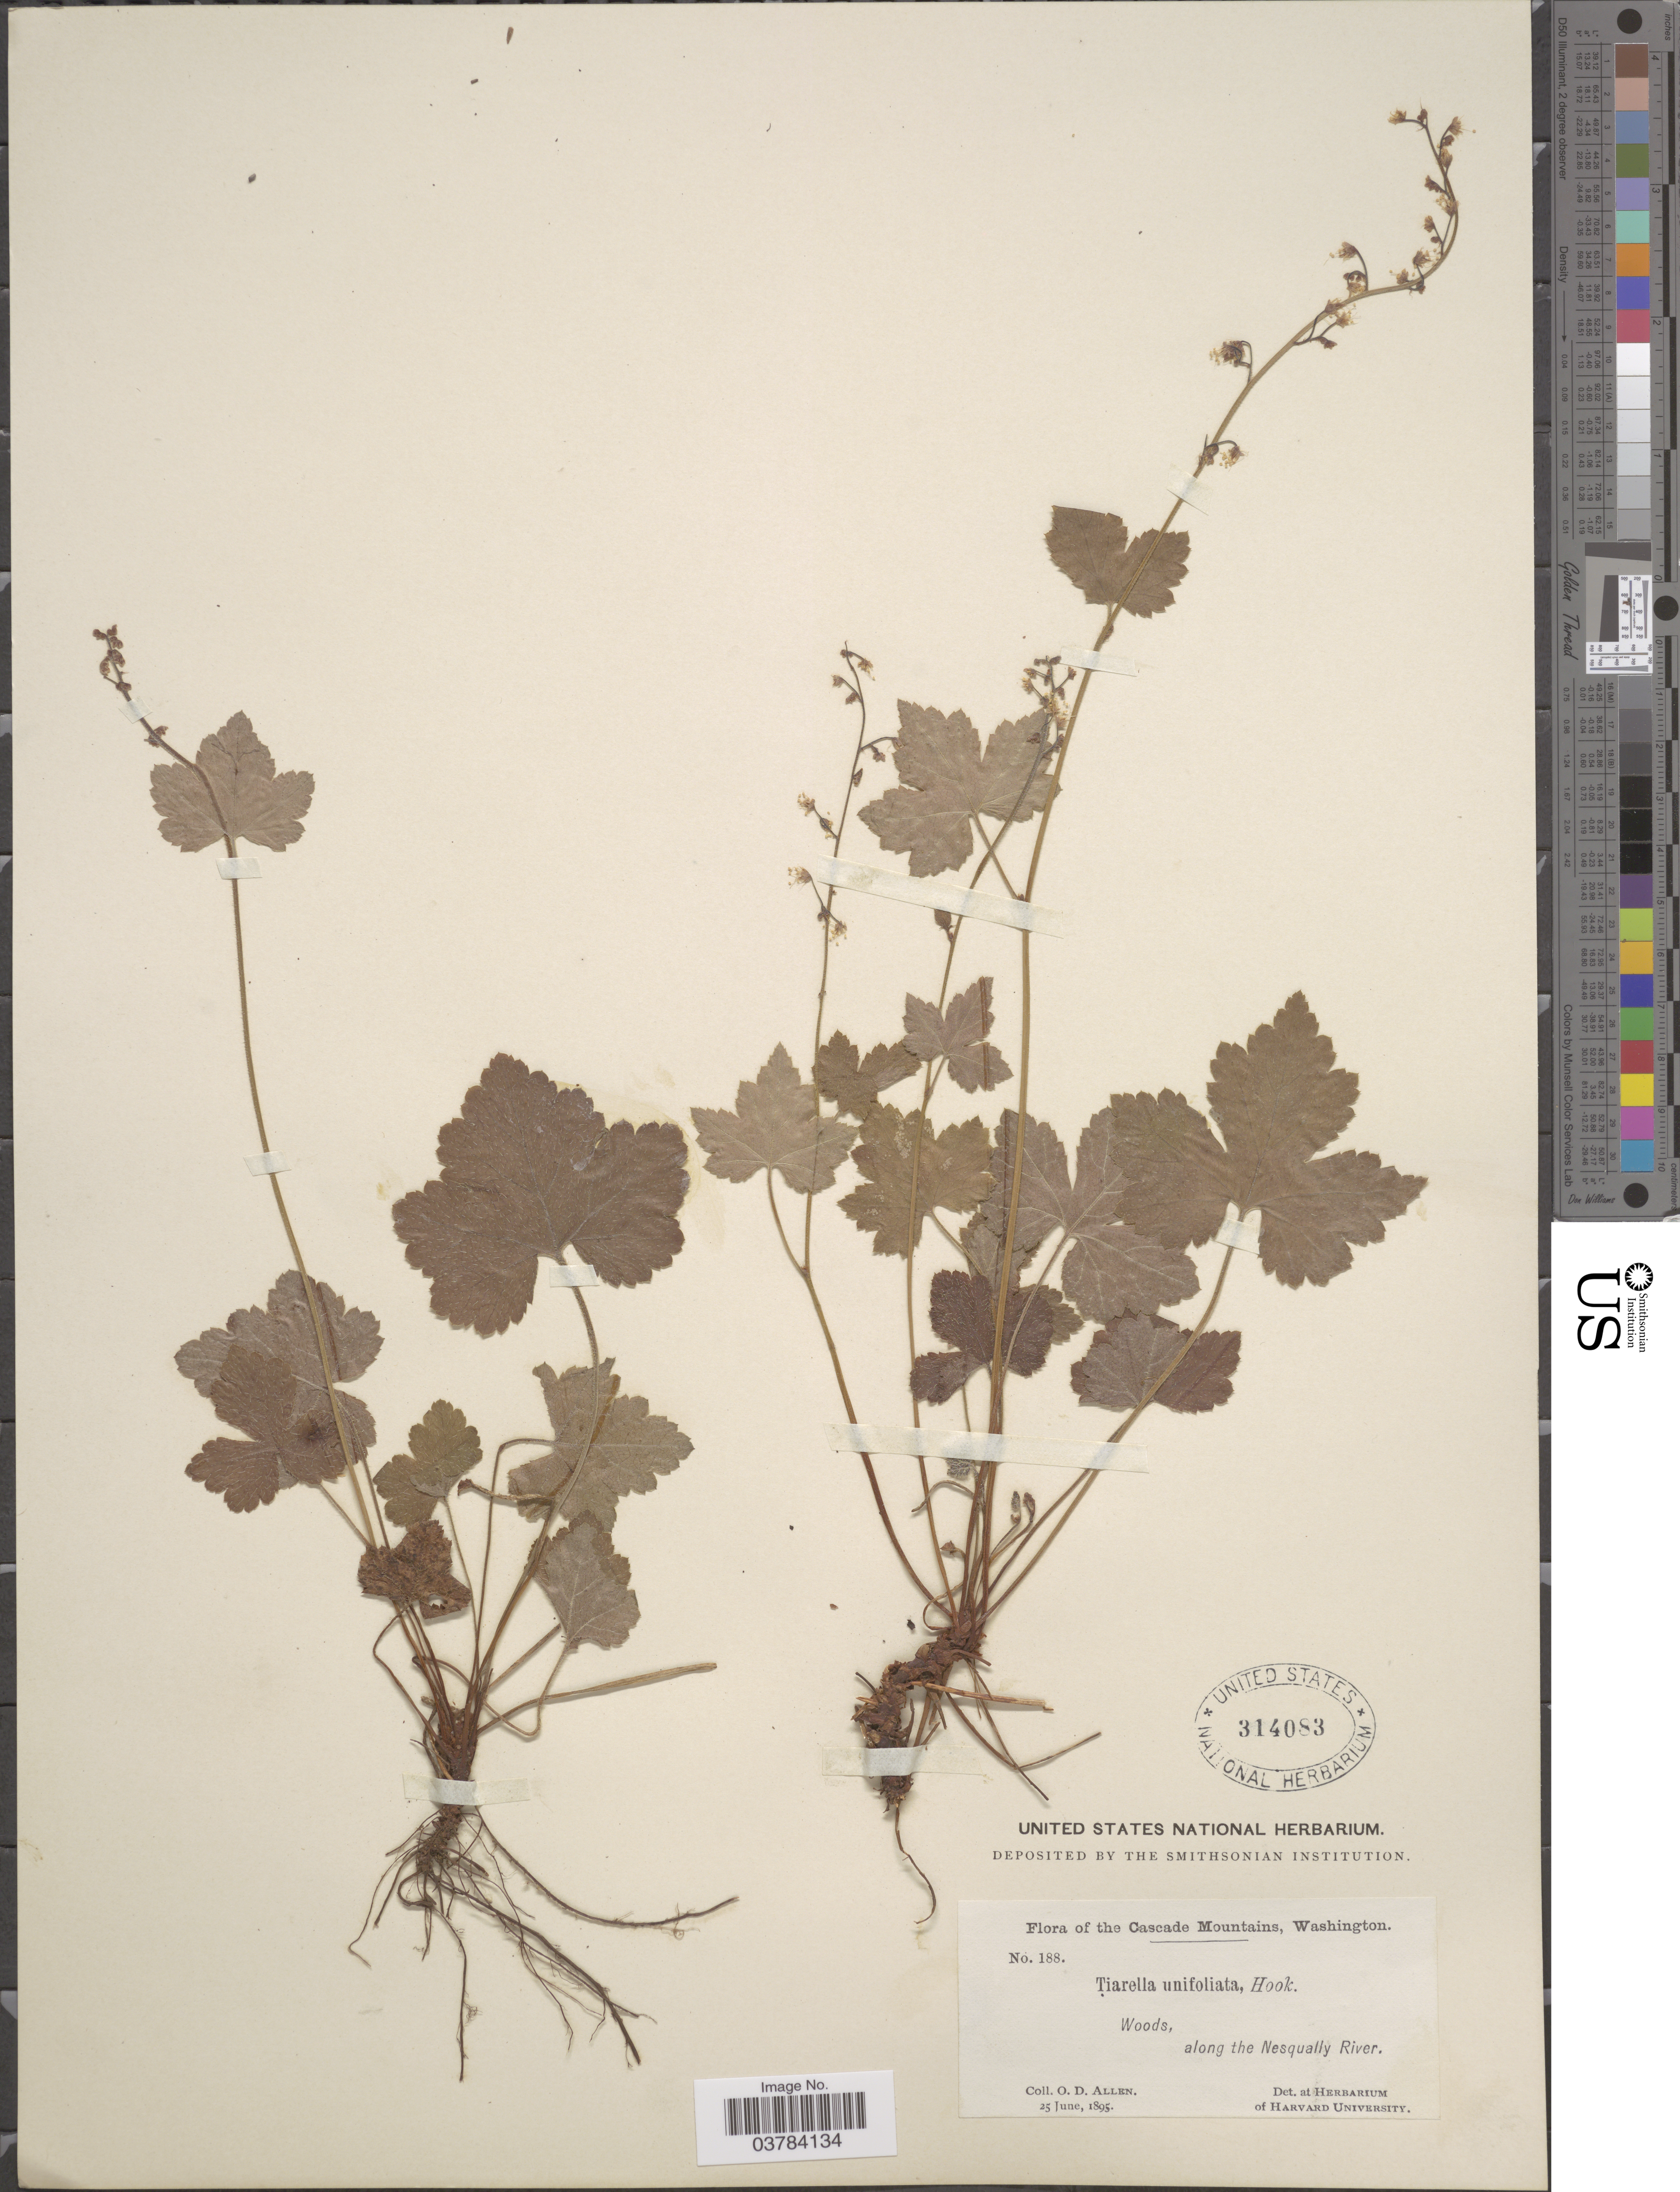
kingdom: Plantae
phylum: Tracheophyta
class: Magnoliopsida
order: Saxifragales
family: Saxifragaceae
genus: Tiarella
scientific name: Tiarella unifoliata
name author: Hook.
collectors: O. D. Allen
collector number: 188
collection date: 1895-06-25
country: United States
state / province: Washington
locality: The Cascade Mountains. Woods, along the Nesqually River.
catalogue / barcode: US 314083